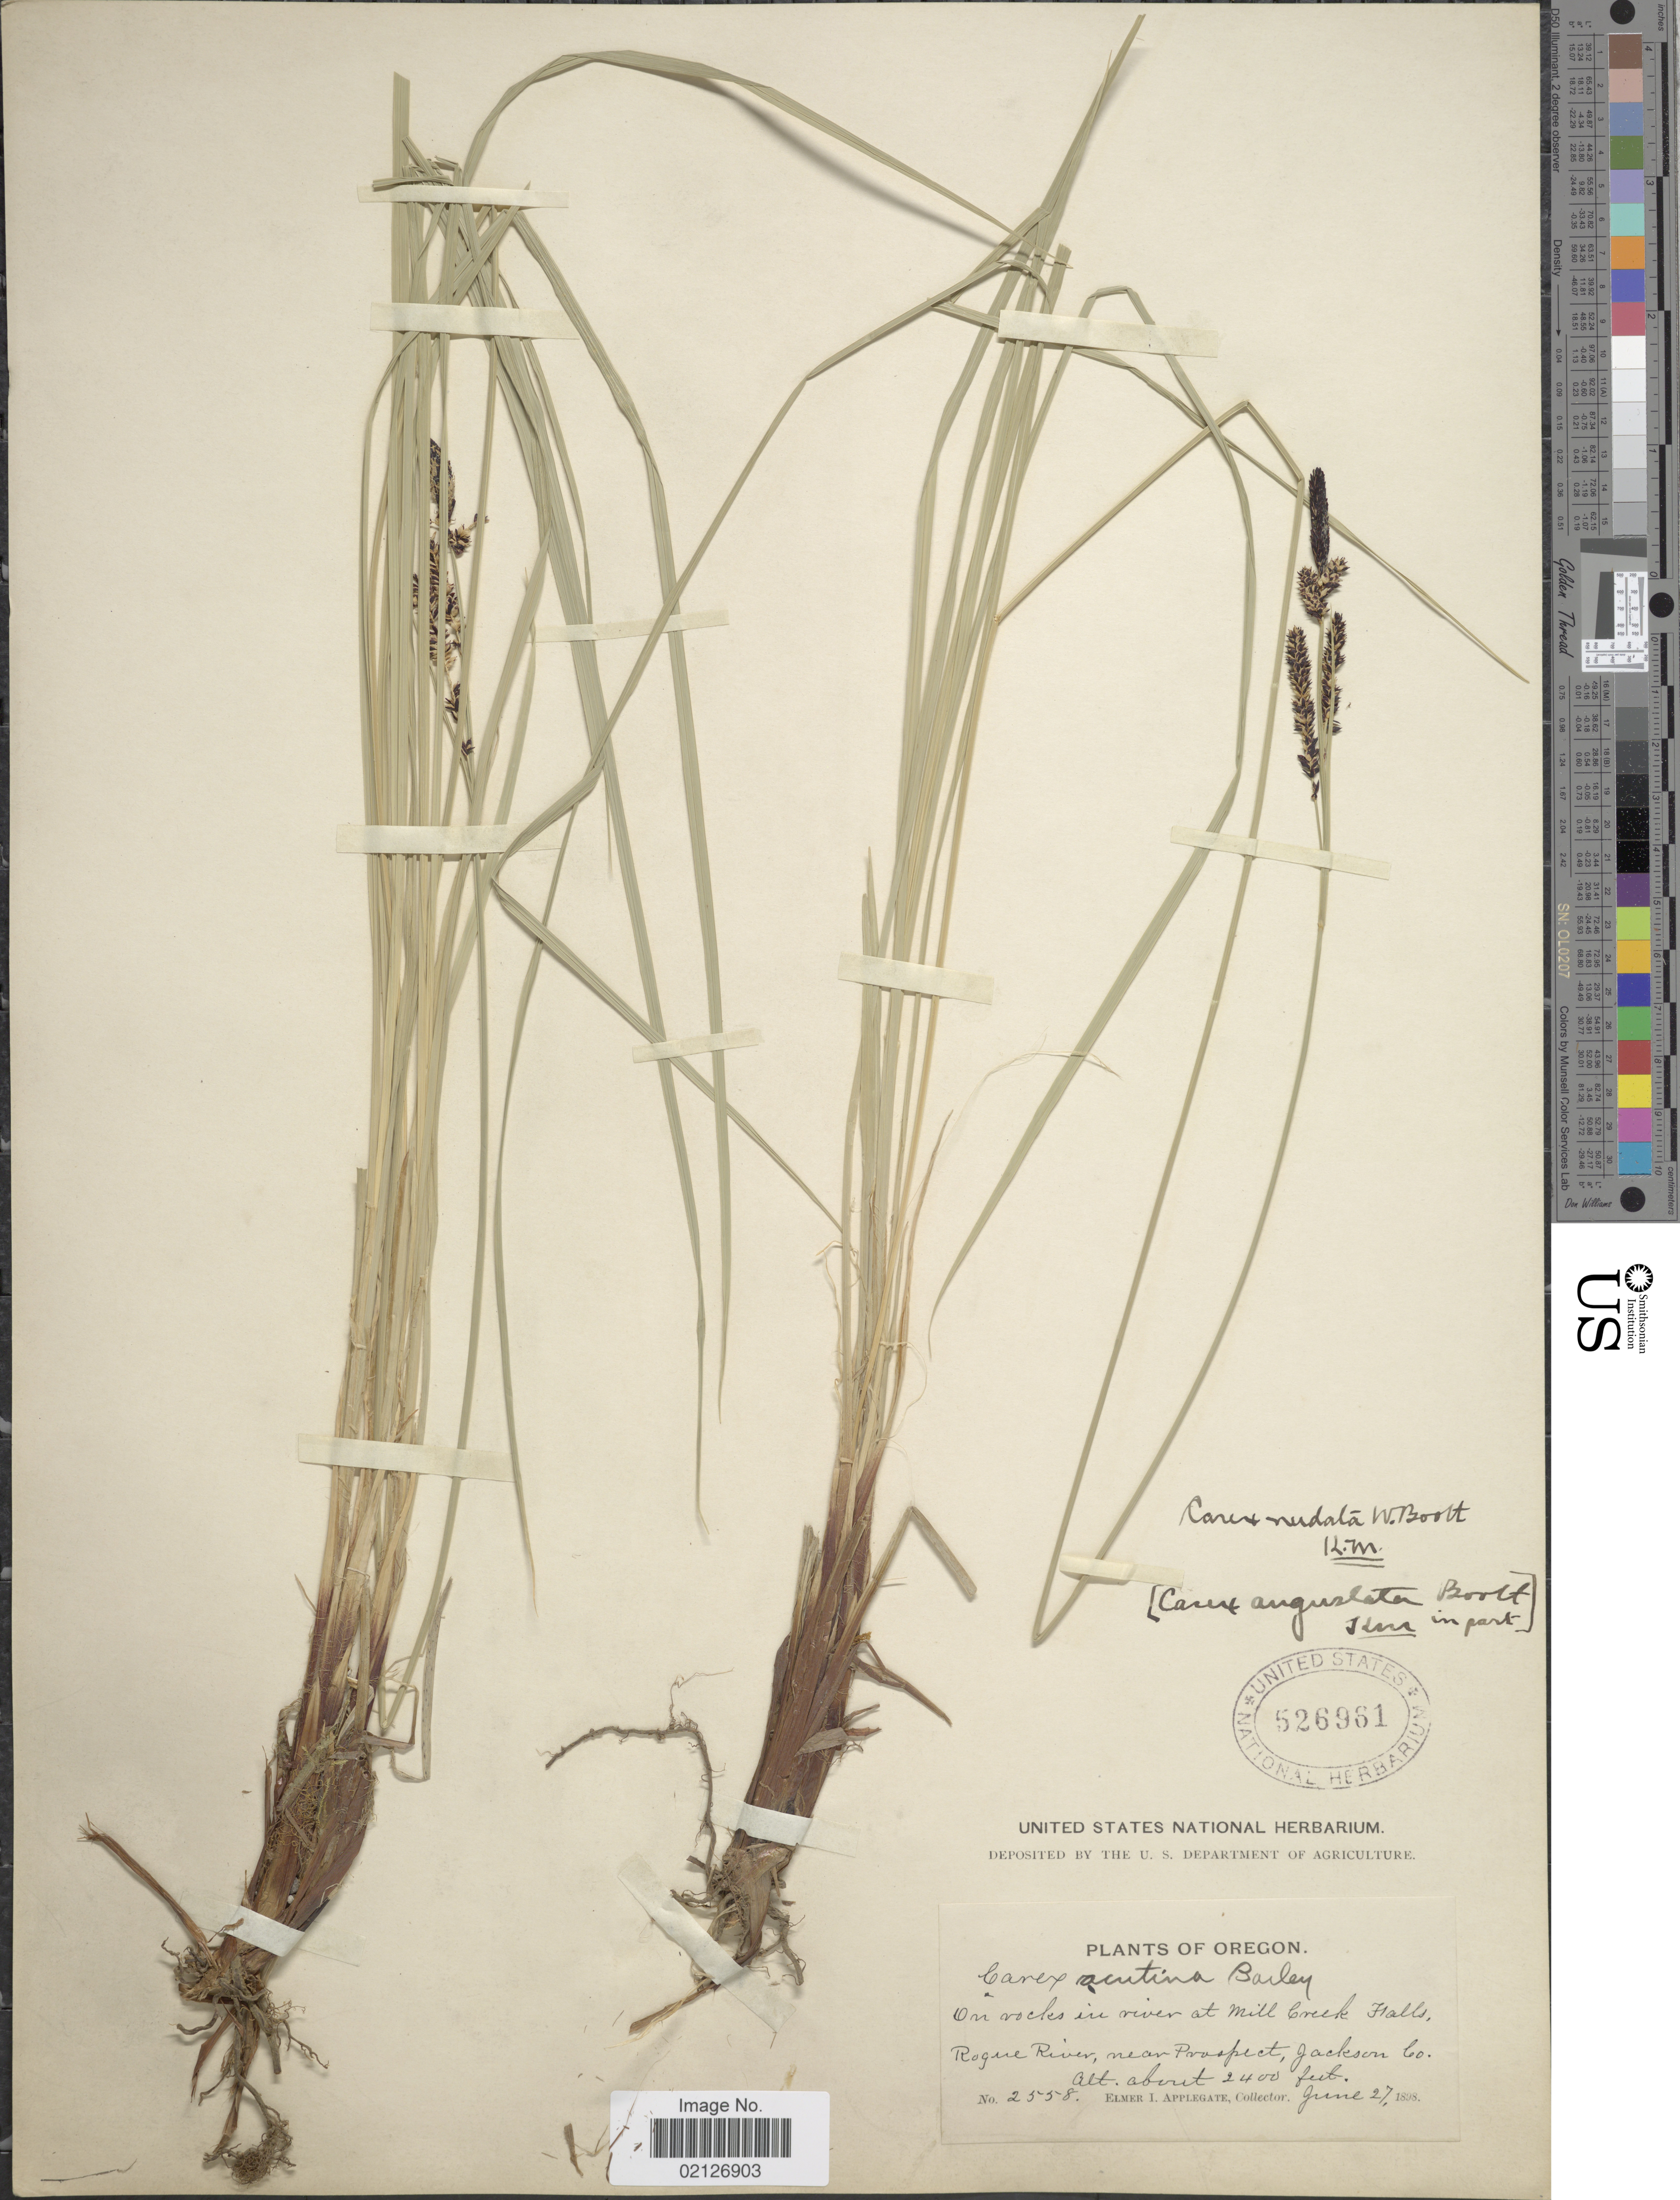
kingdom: Plantae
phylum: Tracheophyta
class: Liliopsida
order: Poales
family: Cyperaceae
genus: Carex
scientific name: Carex nudata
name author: W. Boott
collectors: E. I. Applegate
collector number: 2558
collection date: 1898-06-27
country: United States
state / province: Oregon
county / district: Jackson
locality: On rocks in river at Mill Creek fFalls, Rogue River, near Prospect, Jackson Co.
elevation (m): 732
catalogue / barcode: US 526961